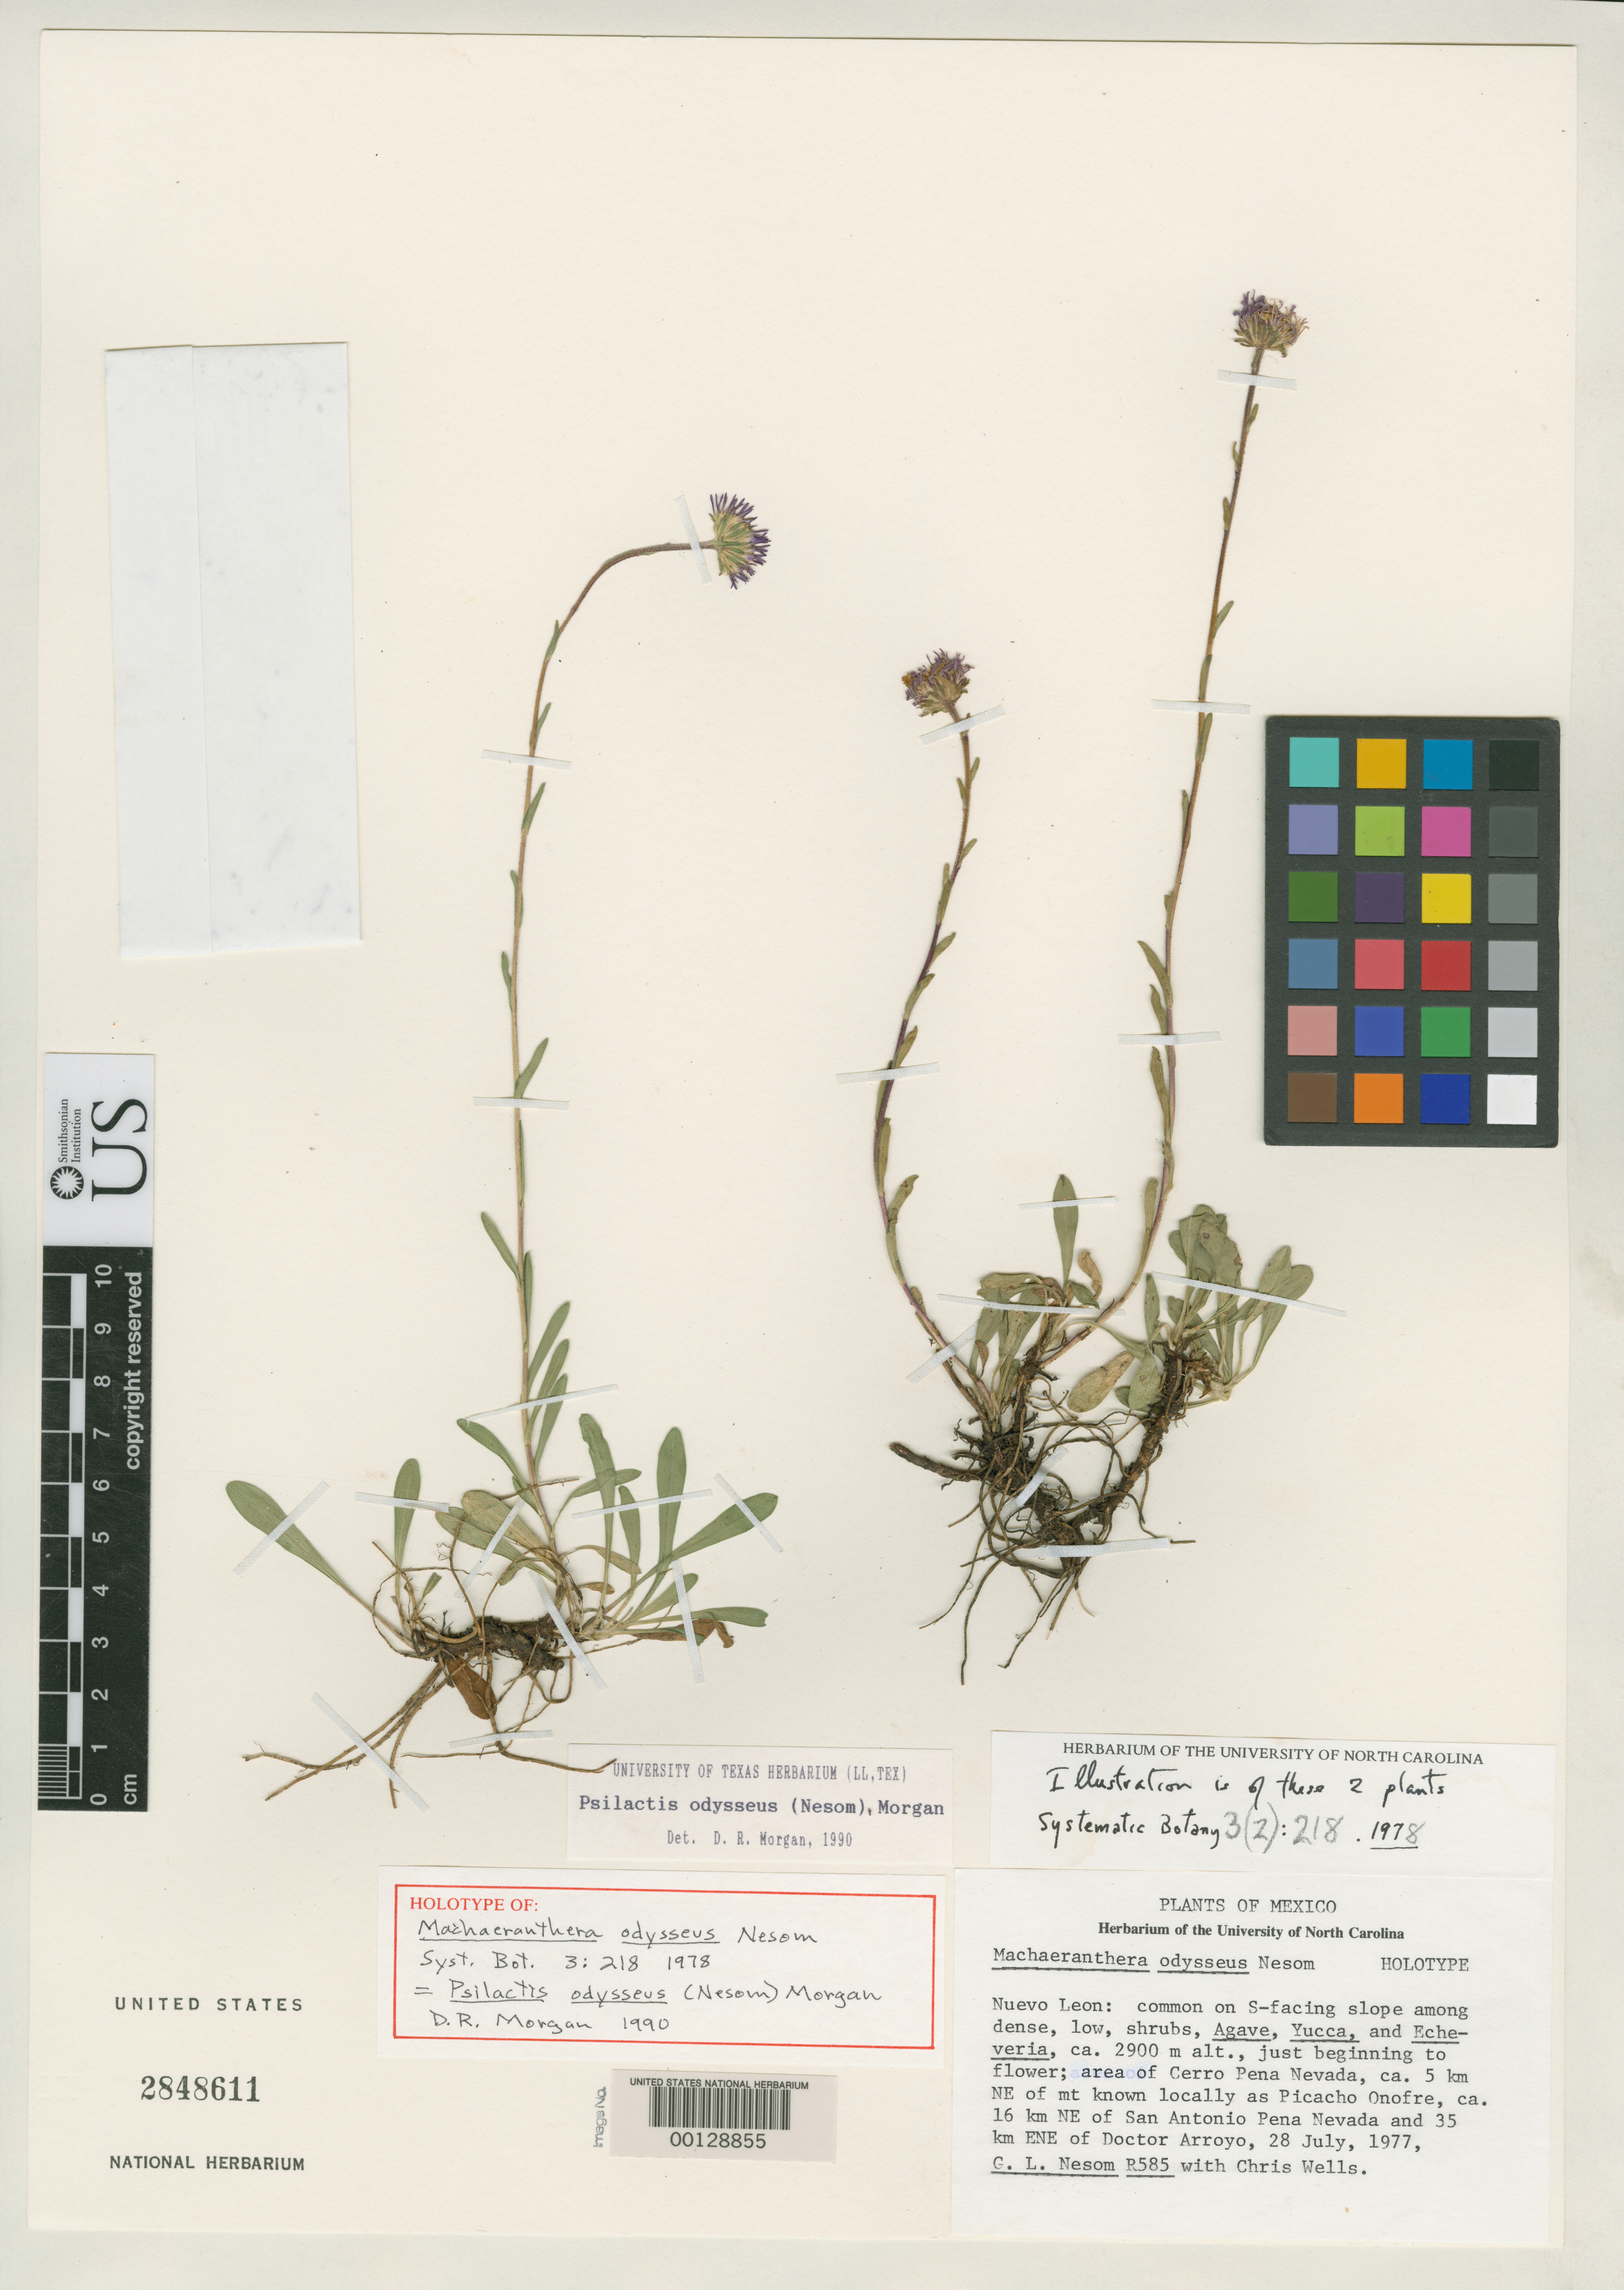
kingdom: Plantae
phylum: Tracheophyta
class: Magnoliopsida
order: Asterales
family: Asteraceae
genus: Machaeranthera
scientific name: Machaeranthera odysseus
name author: G.L. Nesom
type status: Holotype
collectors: G. L. Nesom & C. Wells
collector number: R585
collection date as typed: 28 Jul 1977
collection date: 1977-07-28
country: Mexico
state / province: Nuevo León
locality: Near Cerro Pena Nevada, NE of Picacho Onofre Mountains.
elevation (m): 2900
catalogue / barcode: US 2848611